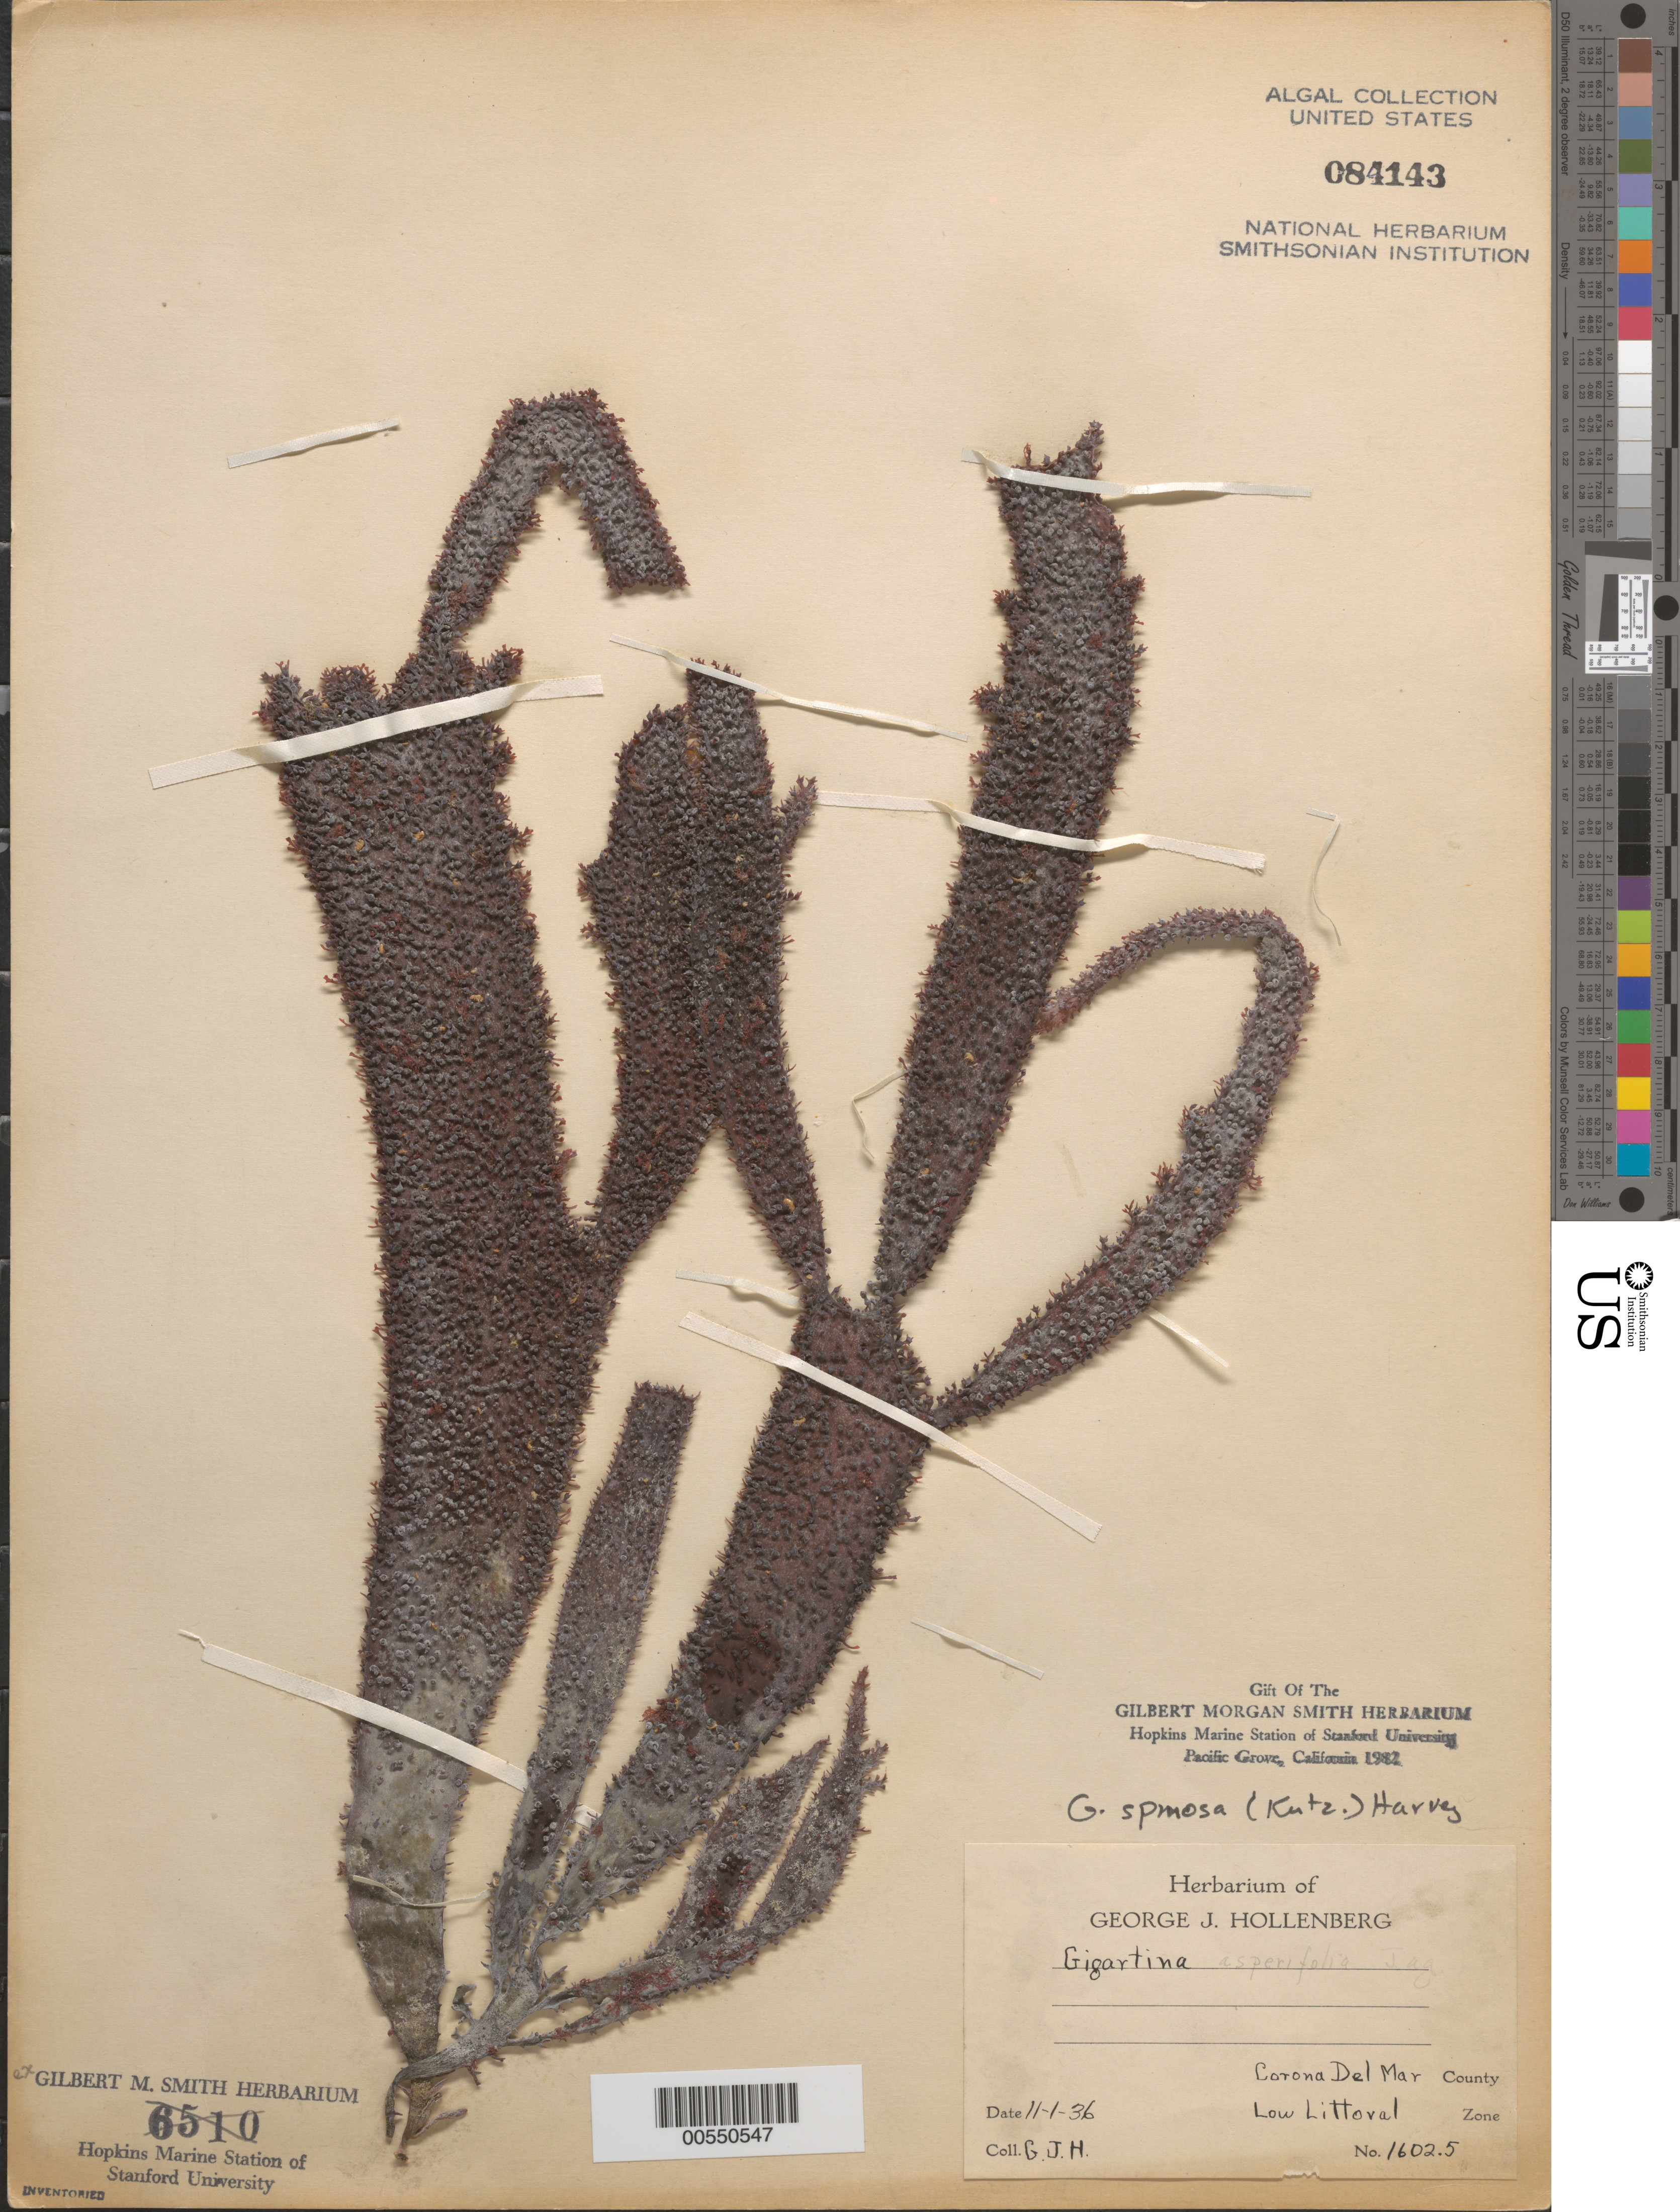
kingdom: Plantae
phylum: Rhodophyta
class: Florideophyceae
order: Gigartinales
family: Gigartinaceae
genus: Chondracanthus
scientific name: Chondracanthus spinosus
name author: (Kütz.) Guiry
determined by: Algae name updating Project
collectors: G. Hollenberg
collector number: GJH 1602.5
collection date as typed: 01 Nov 1936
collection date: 1936-11-01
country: United States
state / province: California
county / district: Orange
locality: Corona del Mar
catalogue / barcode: US 84143